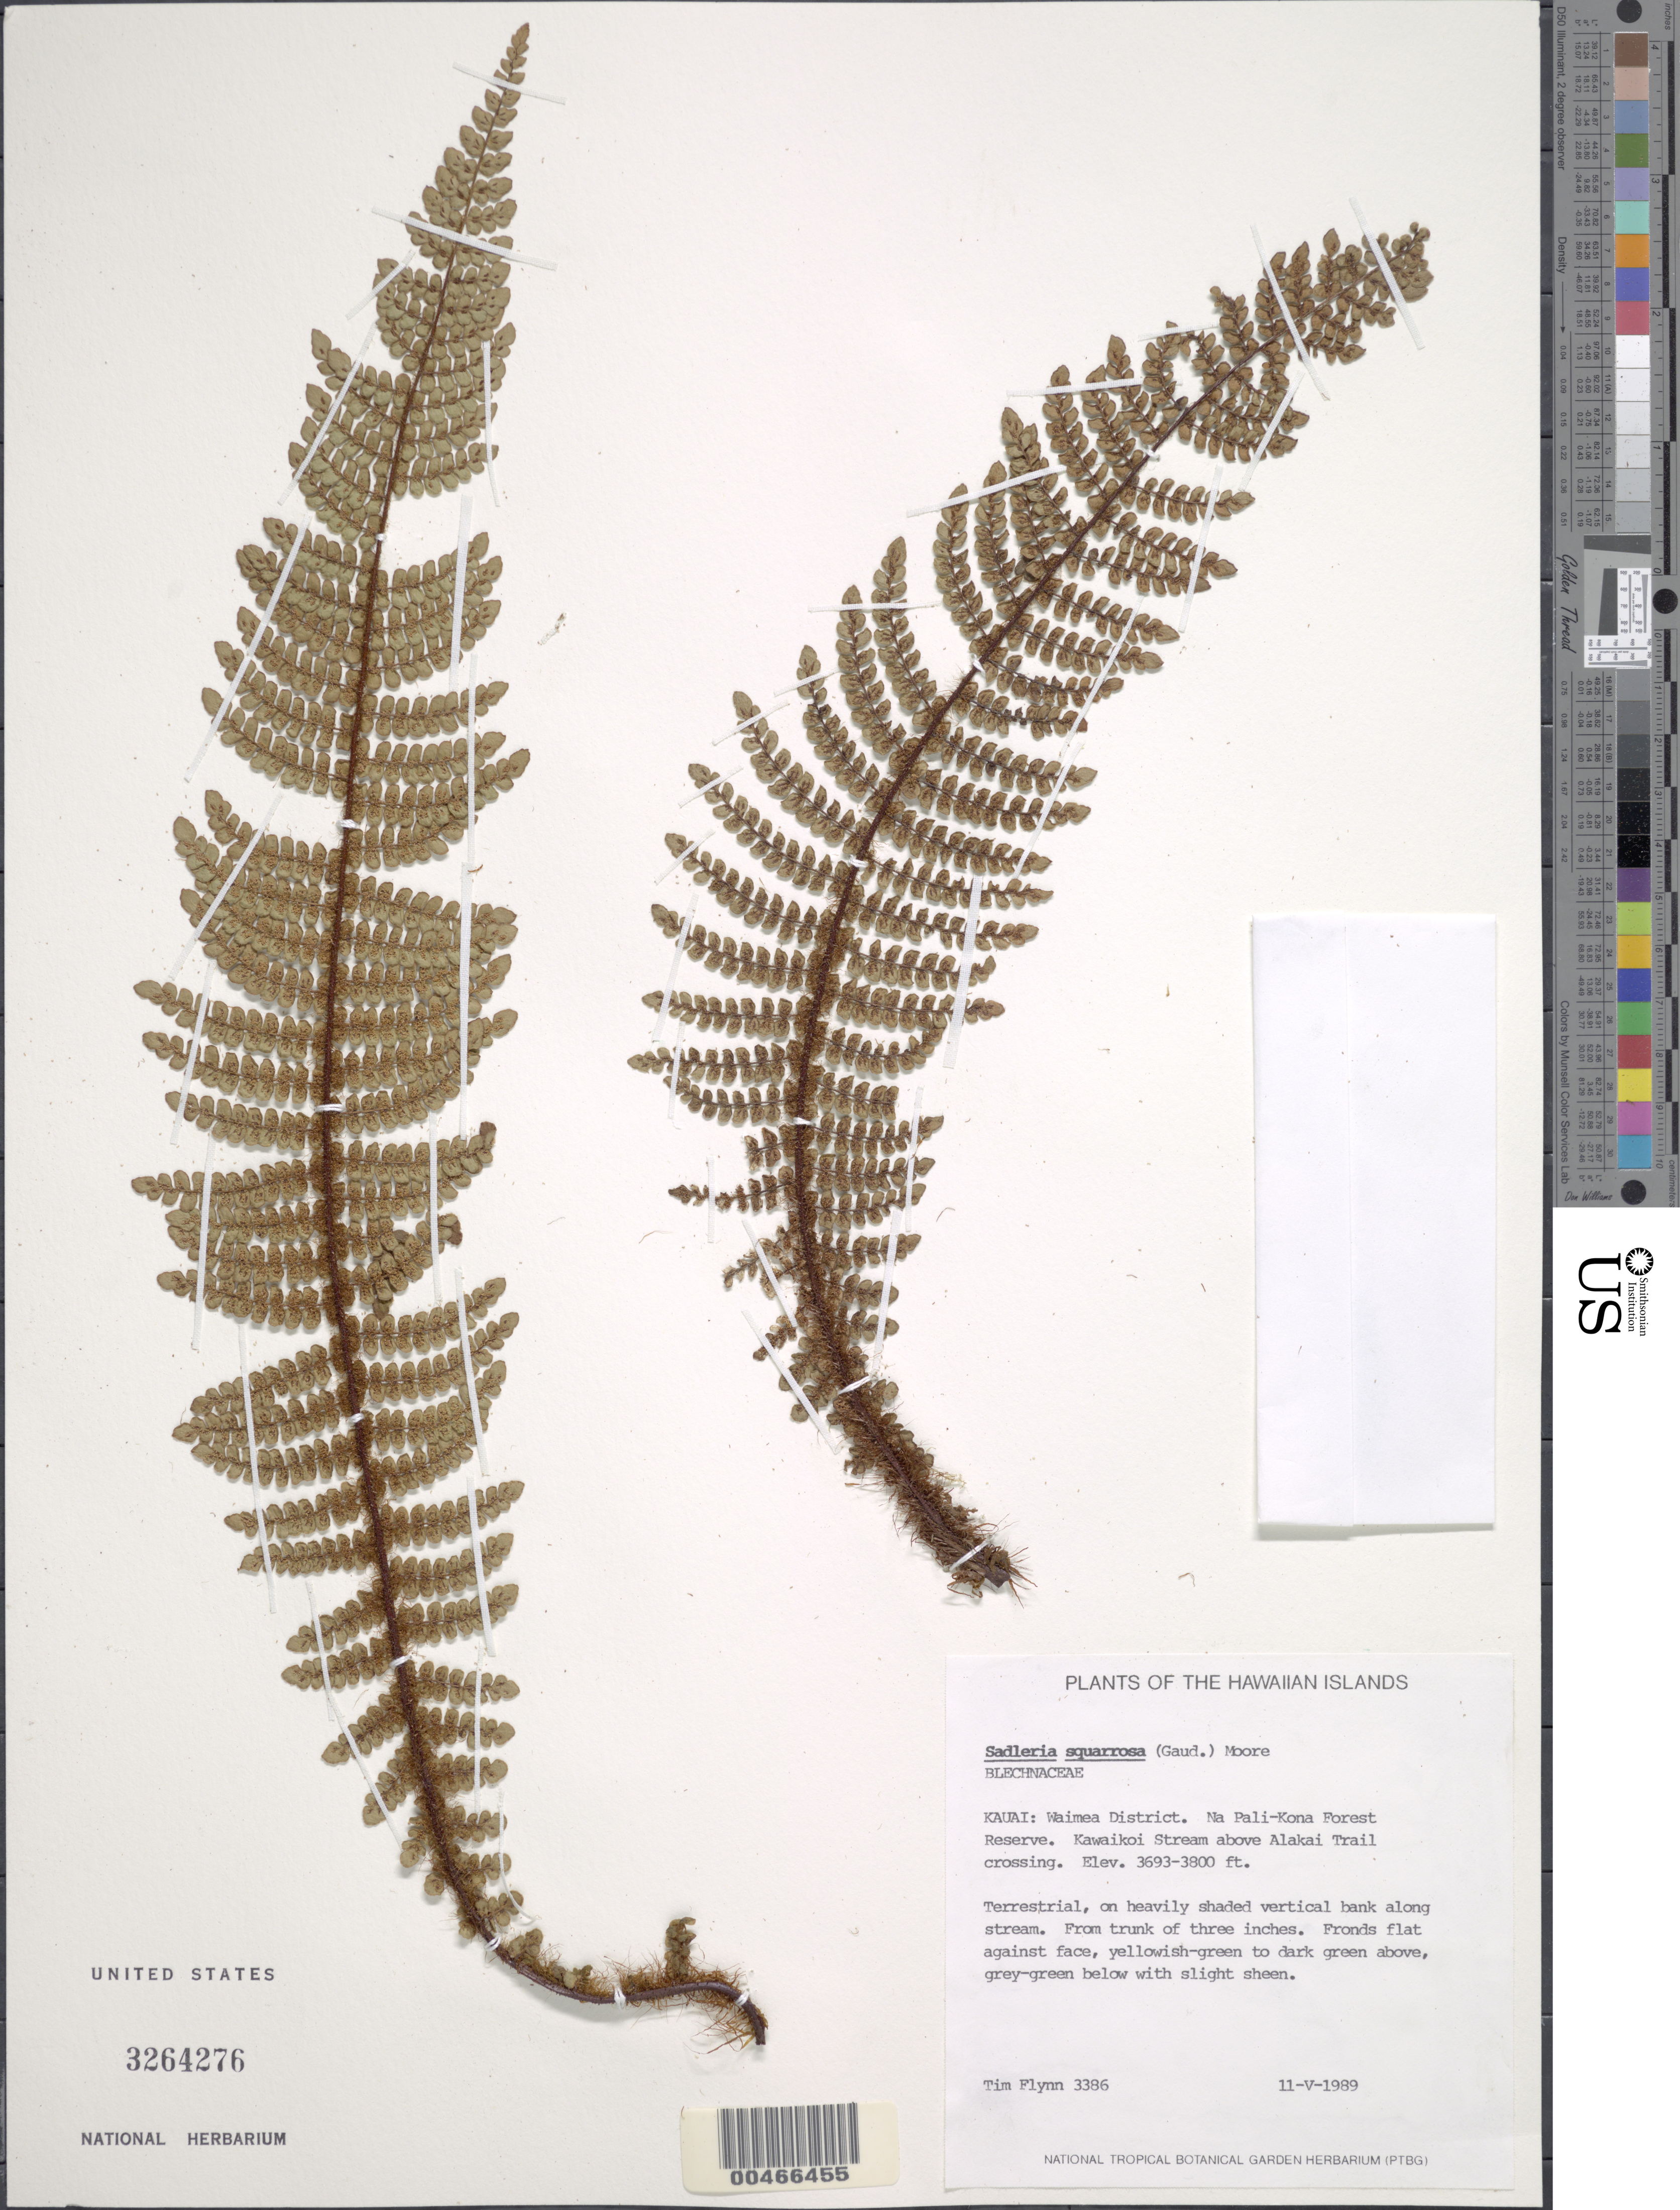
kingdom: Plantae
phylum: Tracheophyta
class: Polypodiopsida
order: Polypodiales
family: Blechnaceae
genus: Sadleria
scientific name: Sadleria squarrosa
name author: (Gaudich.) T. Moore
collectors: T. W. Flynn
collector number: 3386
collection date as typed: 11 May 1989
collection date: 1989-05-11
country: United States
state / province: Hawaii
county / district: Kauai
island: Kaua'i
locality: Waimea District. Na Pali-Kona Forest Reserve. Kawaikoi Stream above Alakai Trail crossing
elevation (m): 1126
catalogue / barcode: US 3264276